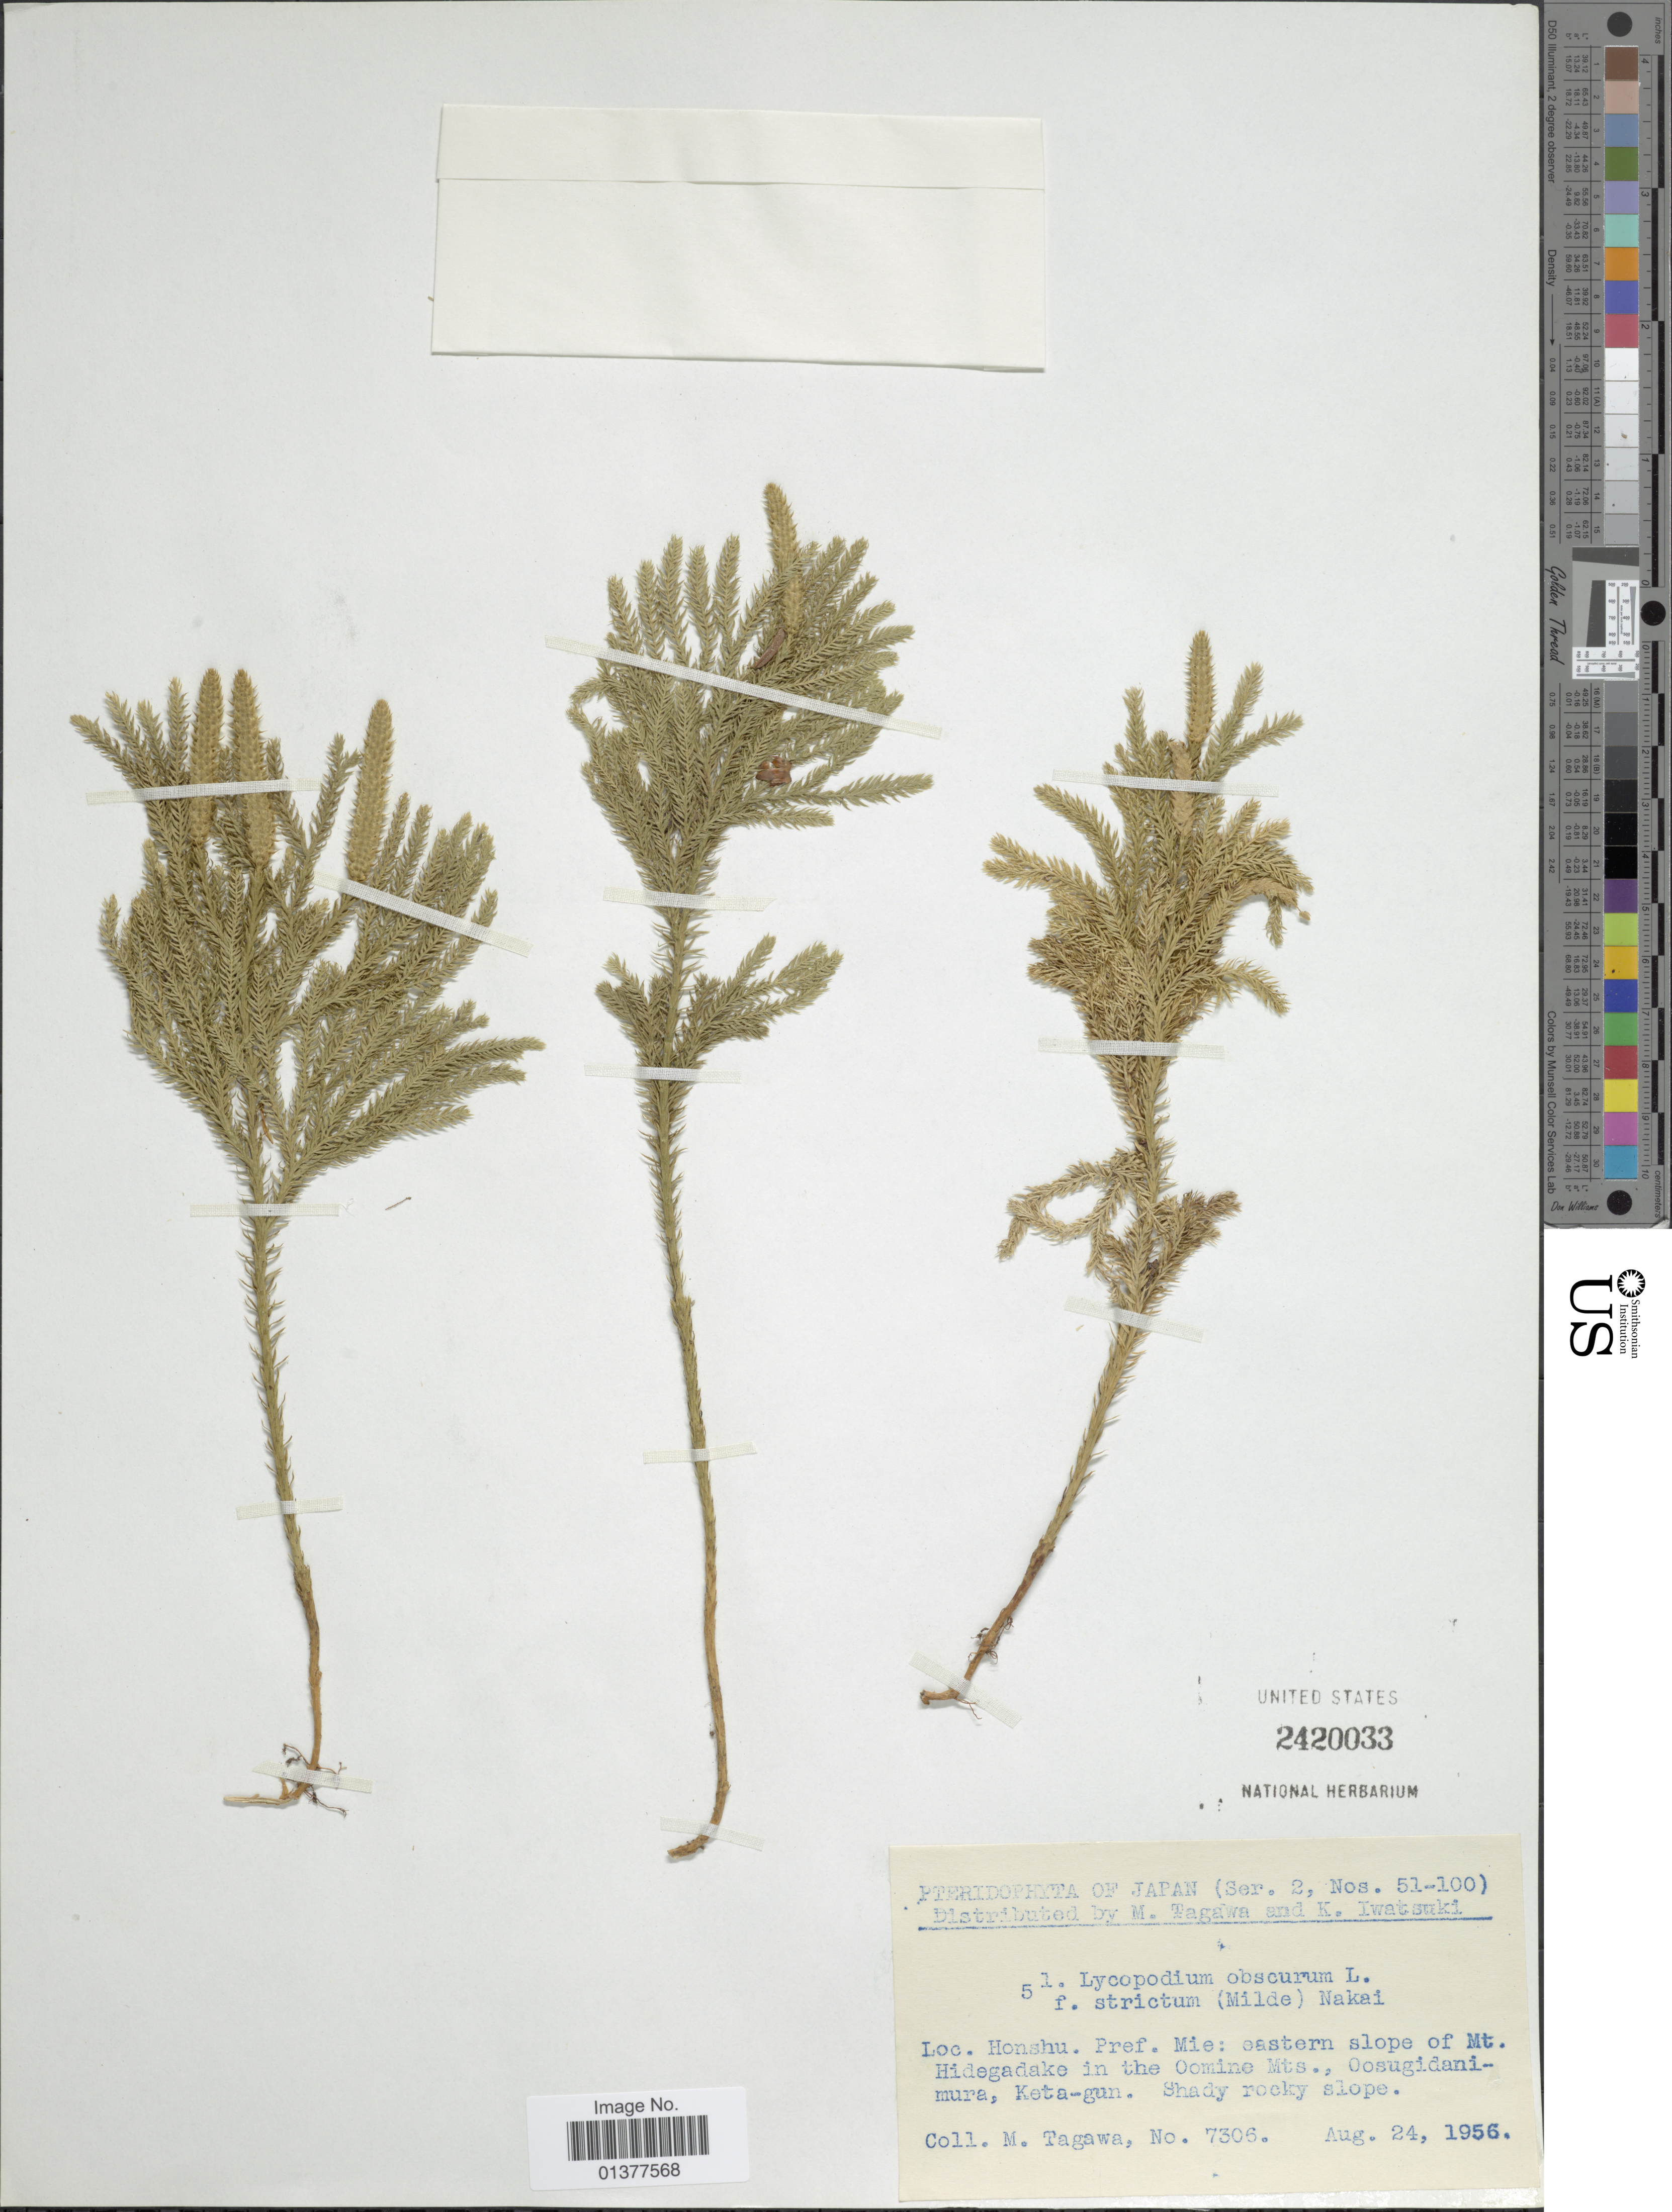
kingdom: Plantae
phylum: Tracheophyta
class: Lycopodiopsida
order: Lycopodiales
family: Lycopodiaceae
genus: Dendrolycopodium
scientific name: Dendrolycopodium obscurum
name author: (L.) A. Haines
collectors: M. Tagawa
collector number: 7306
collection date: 1956-08-24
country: Japan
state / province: Mie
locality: Honshu. Pref. Mie: eastern slope of Mt. Hidegadake in the Oomine Mts., Oosugidanimura, Keta-gun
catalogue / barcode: US 2420033